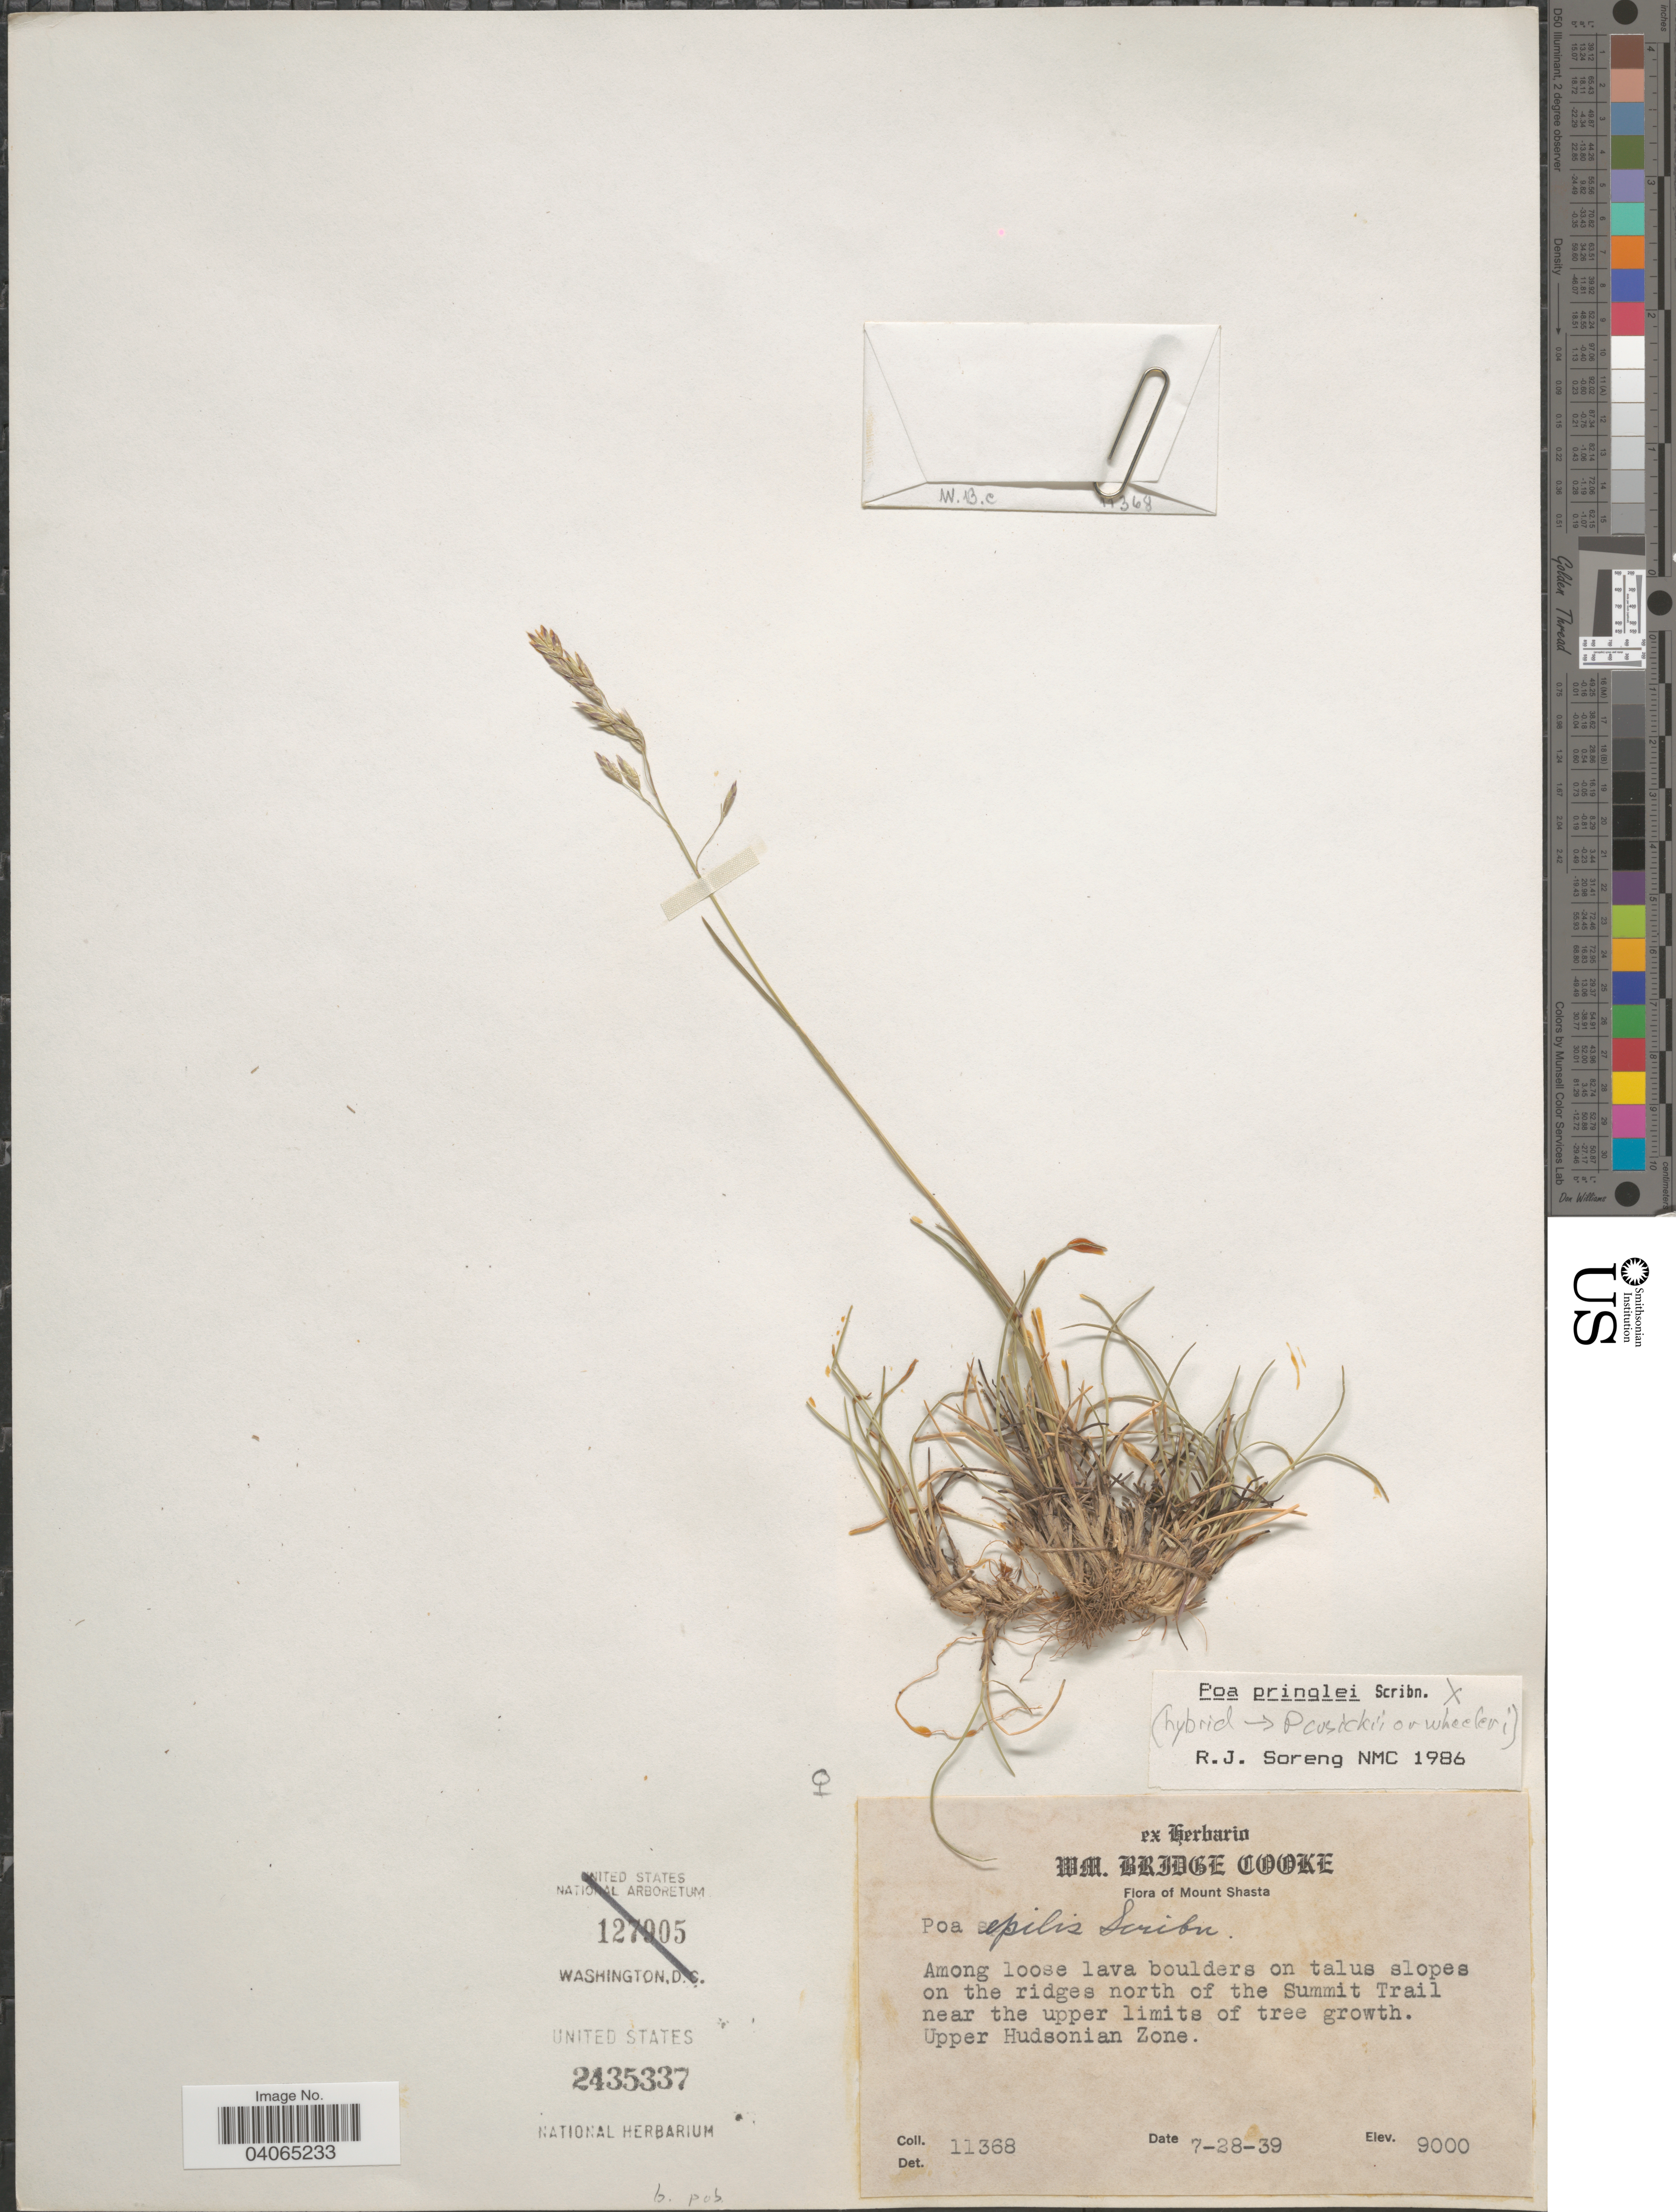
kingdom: Plantae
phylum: Tracheophyta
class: Liliopsida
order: Poales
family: Poaceae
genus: Poa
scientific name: Poa pringlei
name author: Scribn.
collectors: ex herb. WM. Bridge Cooke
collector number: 11368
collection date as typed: Transcribed d/m/y: 28/7/39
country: United States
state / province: California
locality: Mount Shasta. On the ridges north of the Summit Trail near the upper limits of tree growth. Upper Hudsonian Zone.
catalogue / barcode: US 2435337